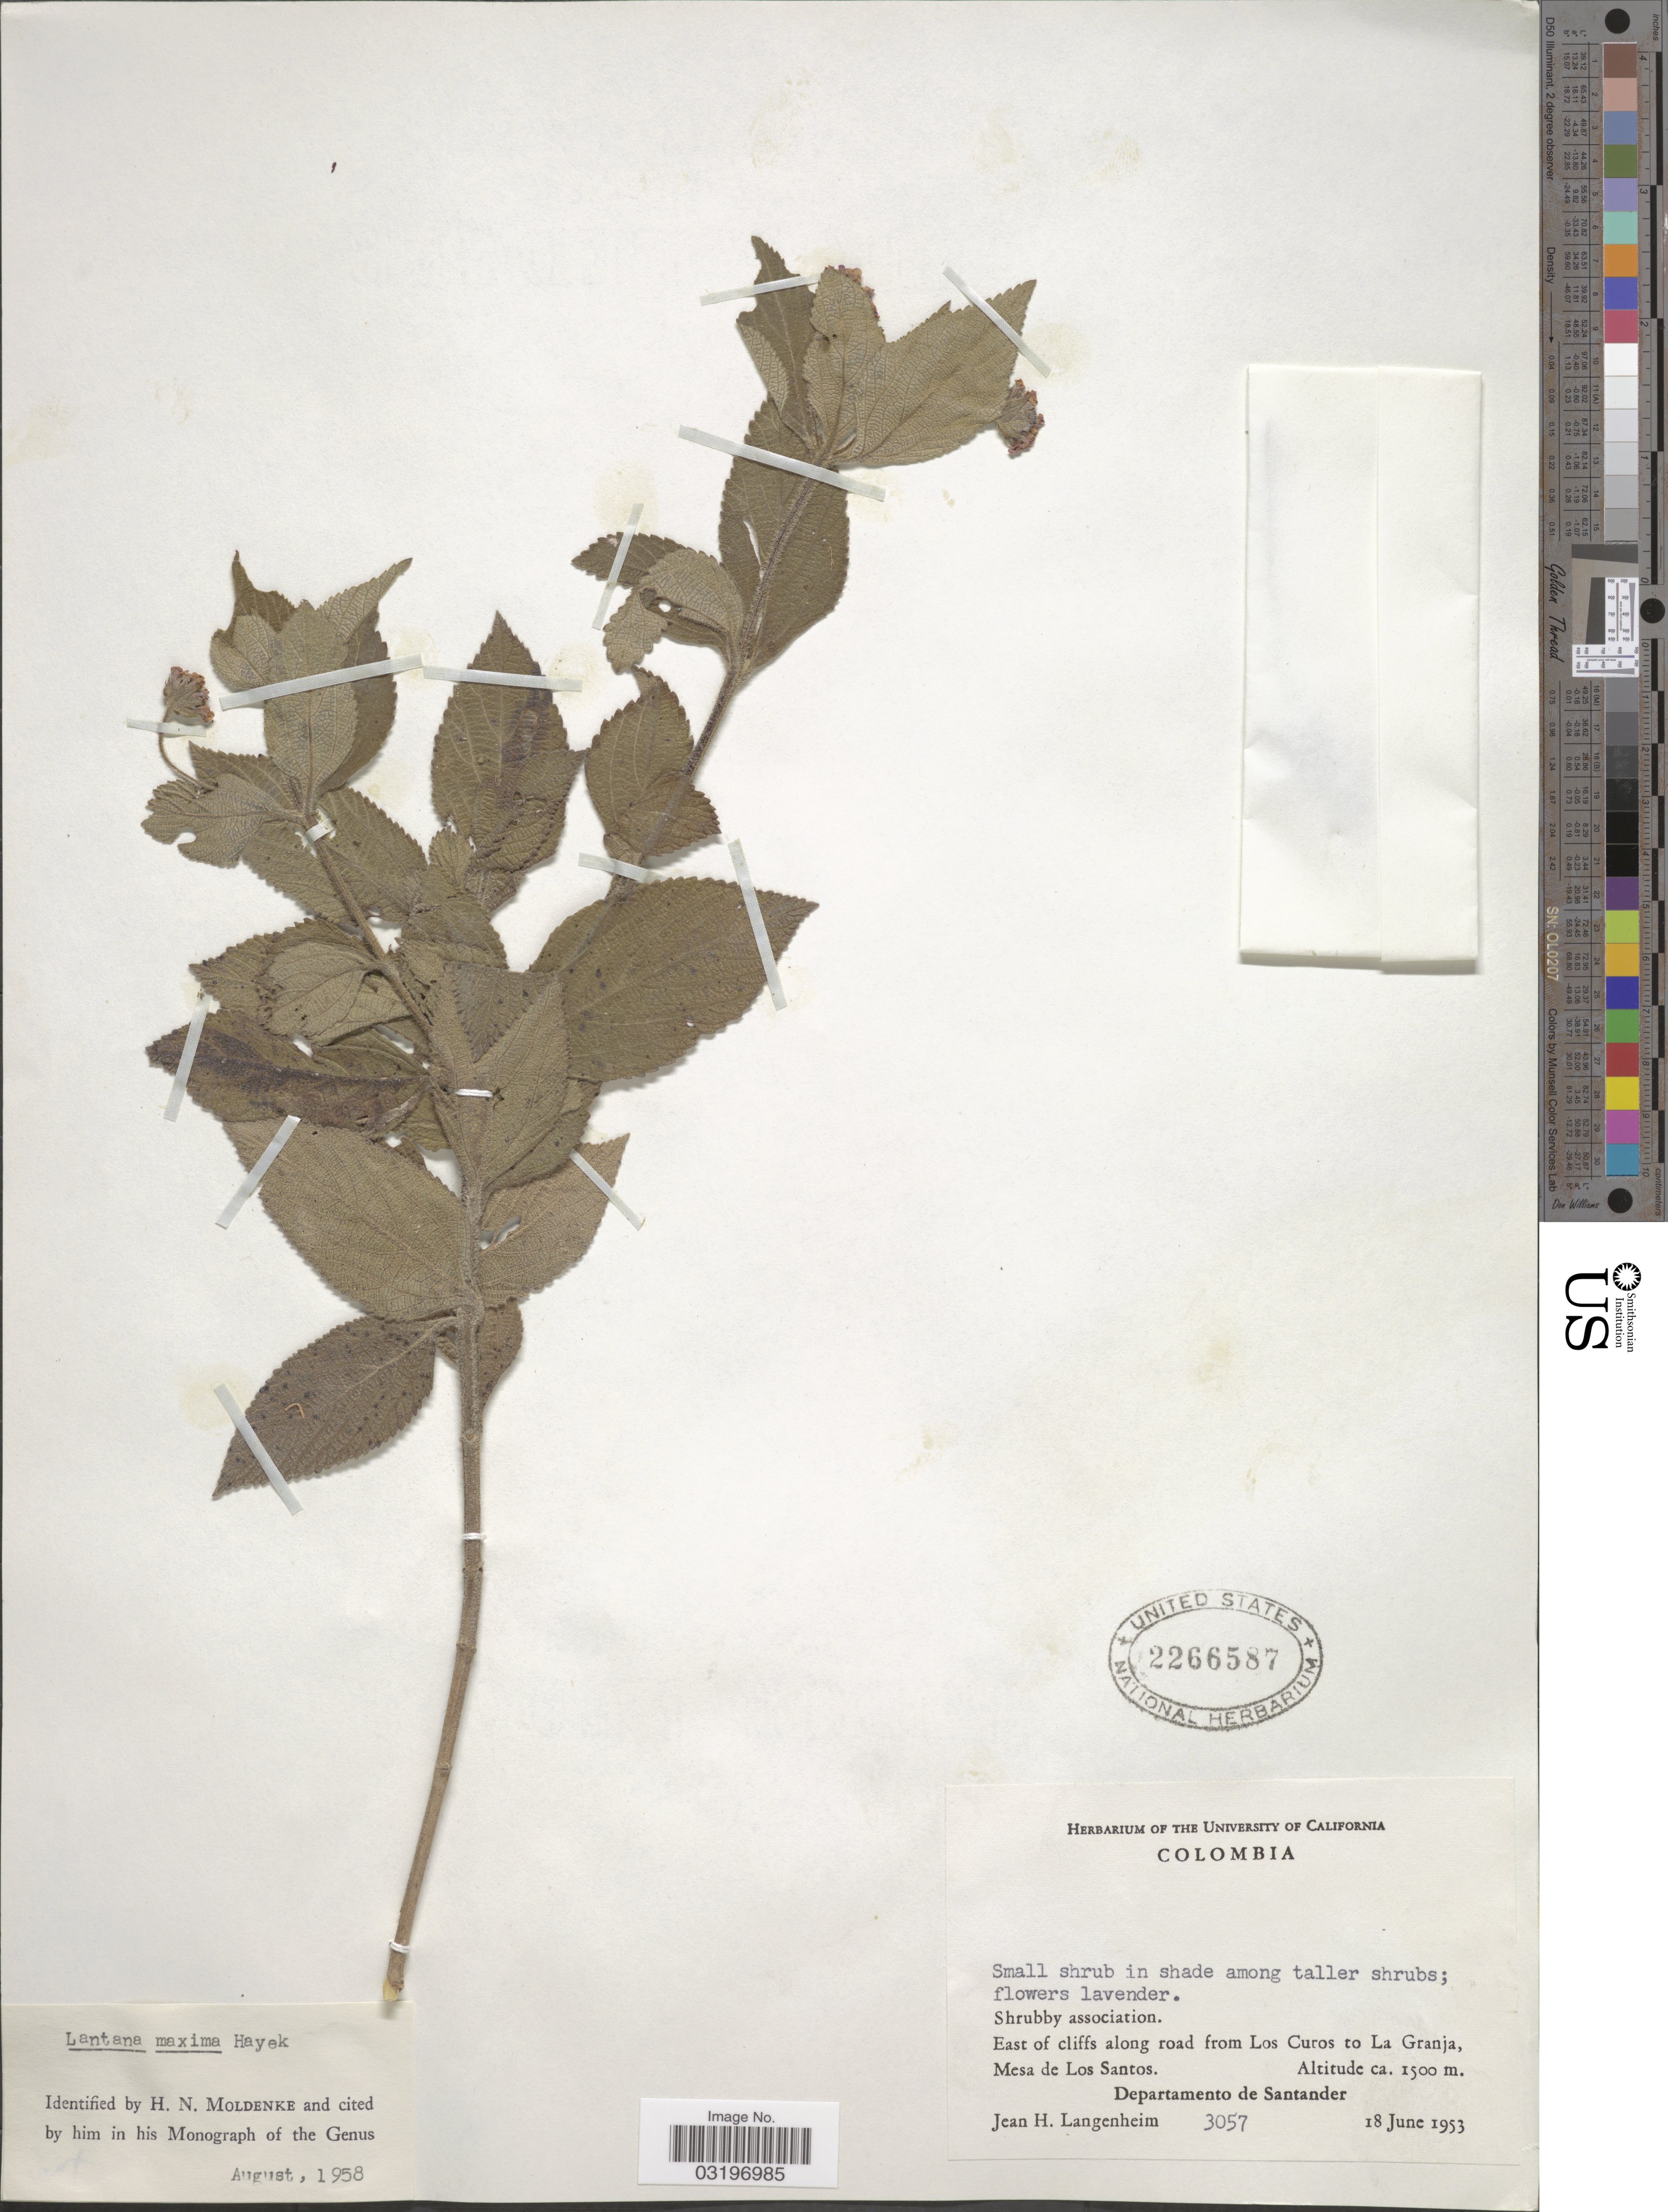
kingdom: Plantae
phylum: Tracheophyta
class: Magnoliopsida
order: Lamiales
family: Verbenaceae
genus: Lantana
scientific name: Lantana maxima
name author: Hayek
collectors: J. H. Langenheim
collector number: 3057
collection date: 1953-06-18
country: Colombia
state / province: Santander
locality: East of cliffs along road from Los Curos to La Granja, Mesa de Los Santos. Departamento de Santander.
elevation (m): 1500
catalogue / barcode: US 2266587